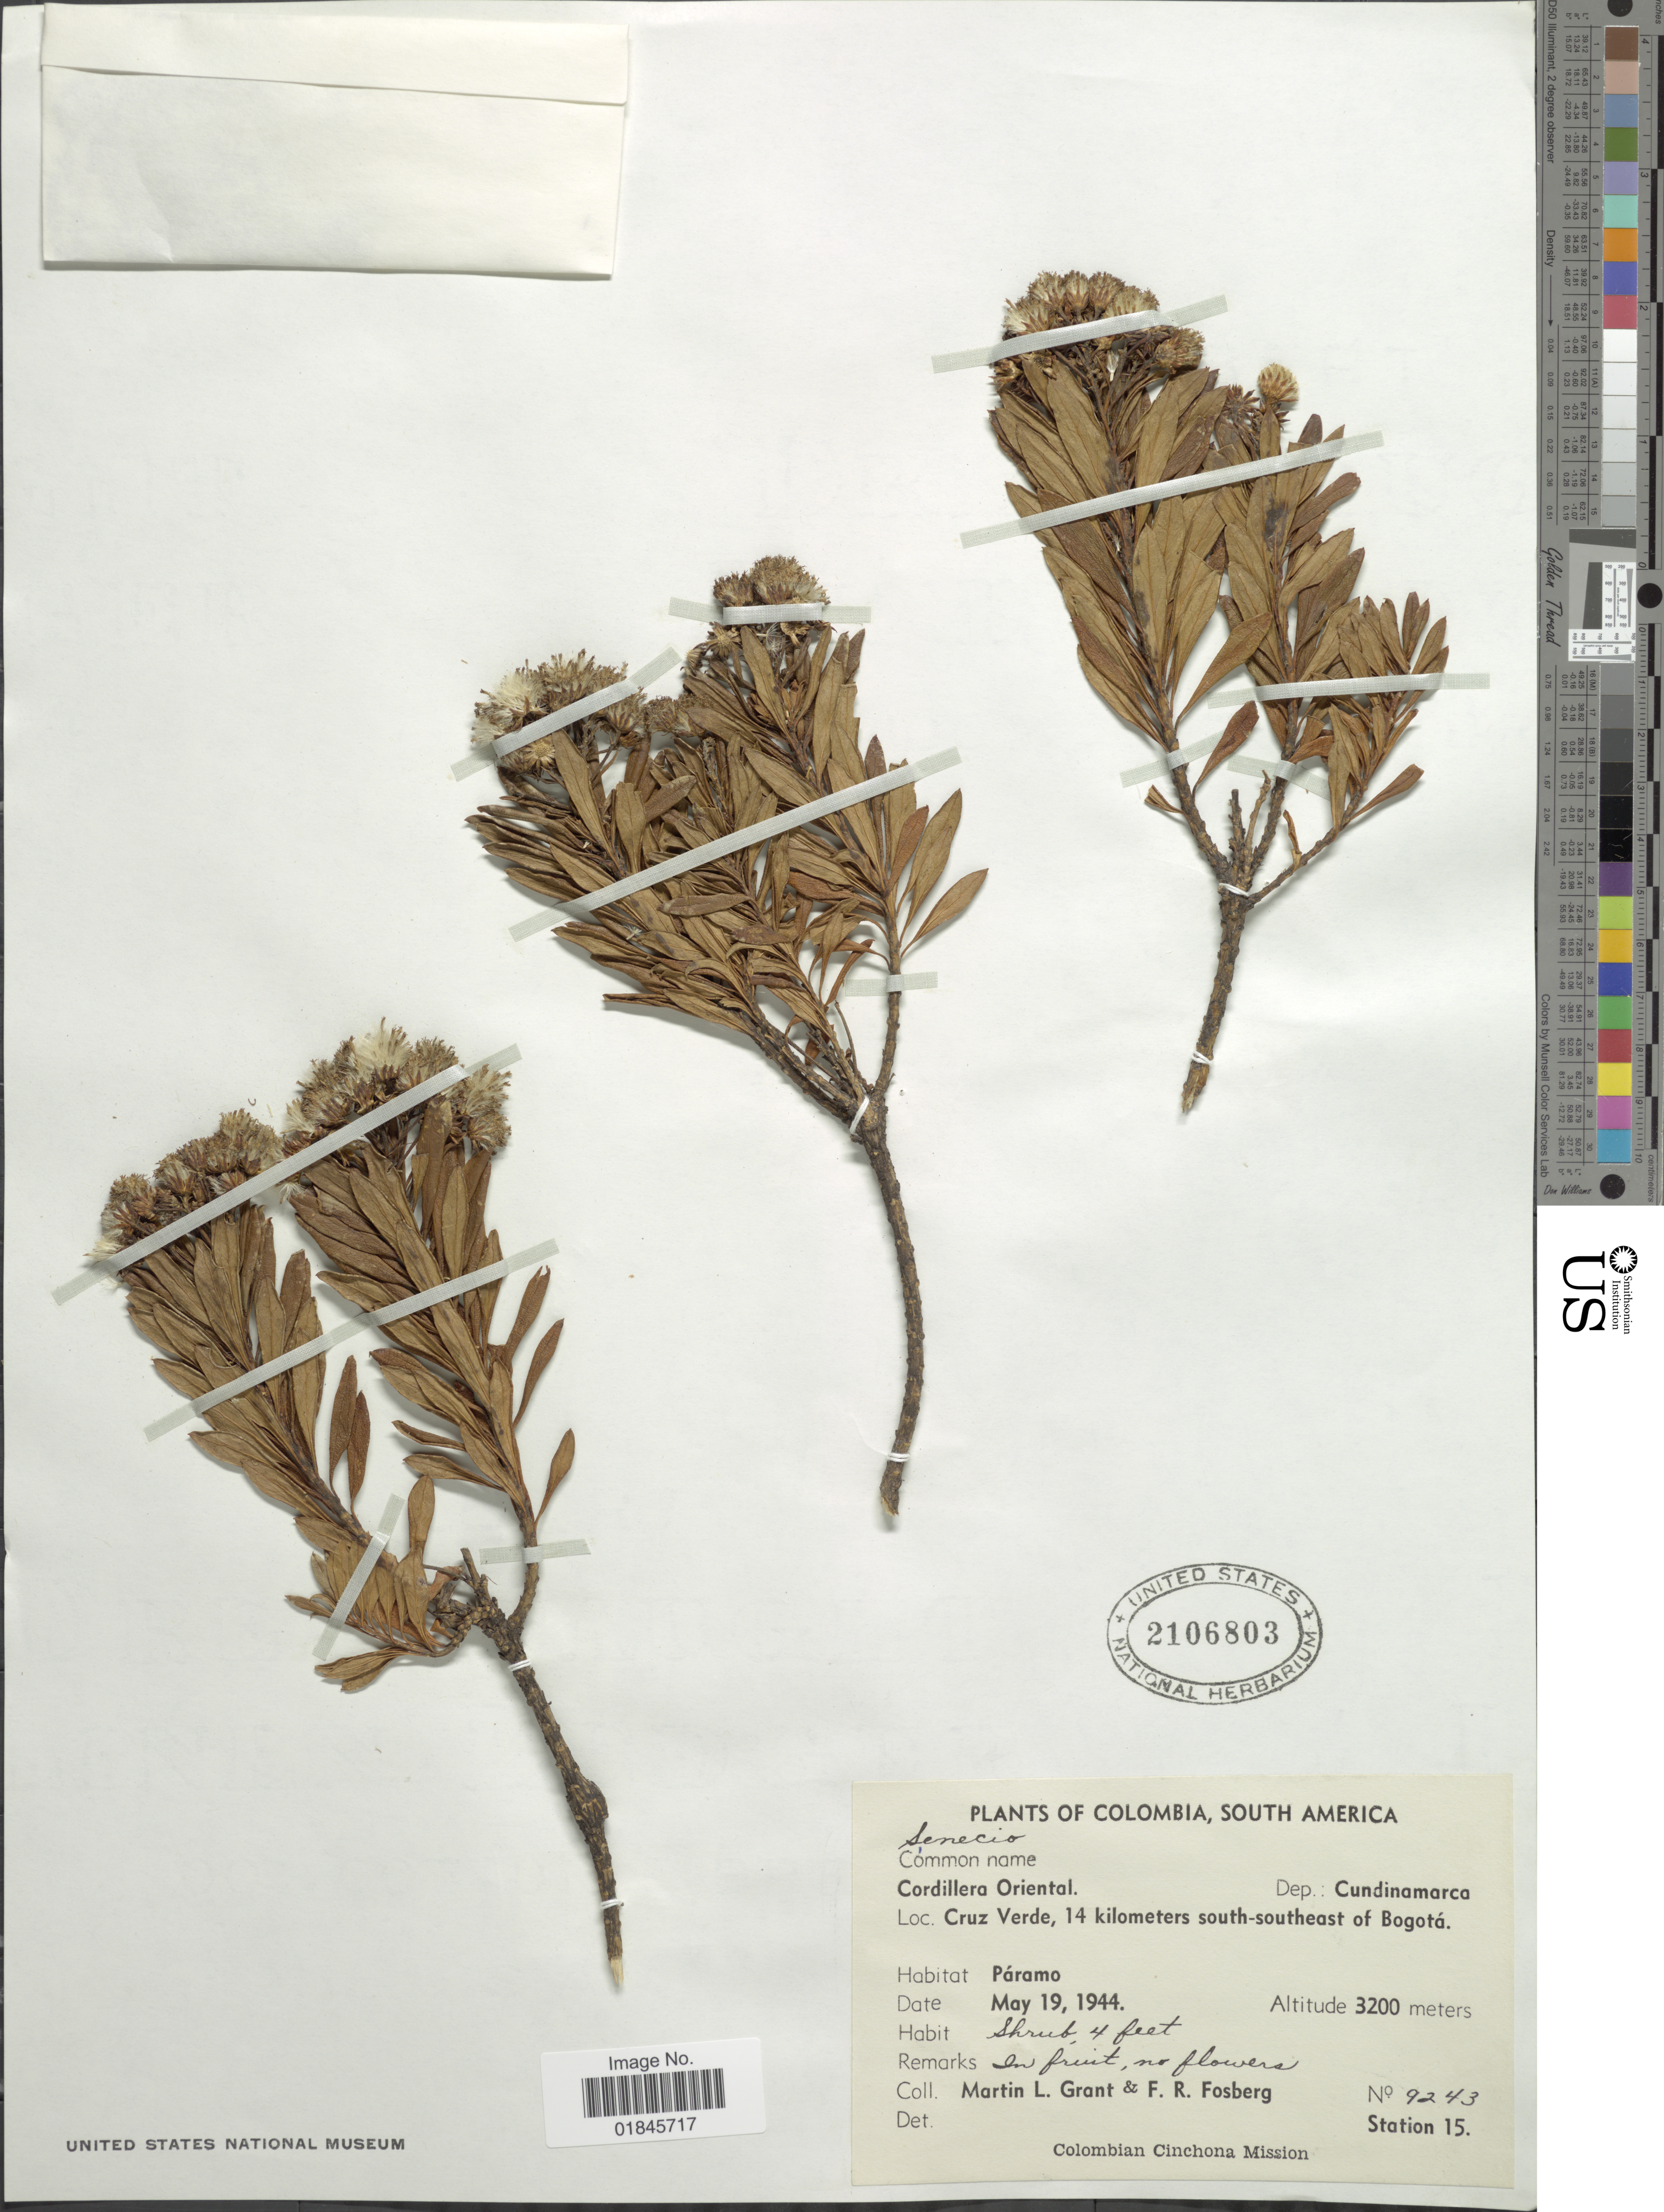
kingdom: Plantae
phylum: Tracheophyta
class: Magnoliopsida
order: Asterales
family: Asteraceae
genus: Pentacalia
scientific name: Pentacalia pulchella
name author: (Kunth) Cuatrec.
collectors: M. L. Grant & F. R. Fosberg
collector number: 9243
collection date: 1944-05-19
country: Colombia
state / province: Cundinamarca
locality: Cordillera Oriental. Dep.: Cundinamarca. Cruz Verde, 14 kilometers south-southeast of Bogotá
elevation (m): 3200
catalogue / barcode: US 2106803